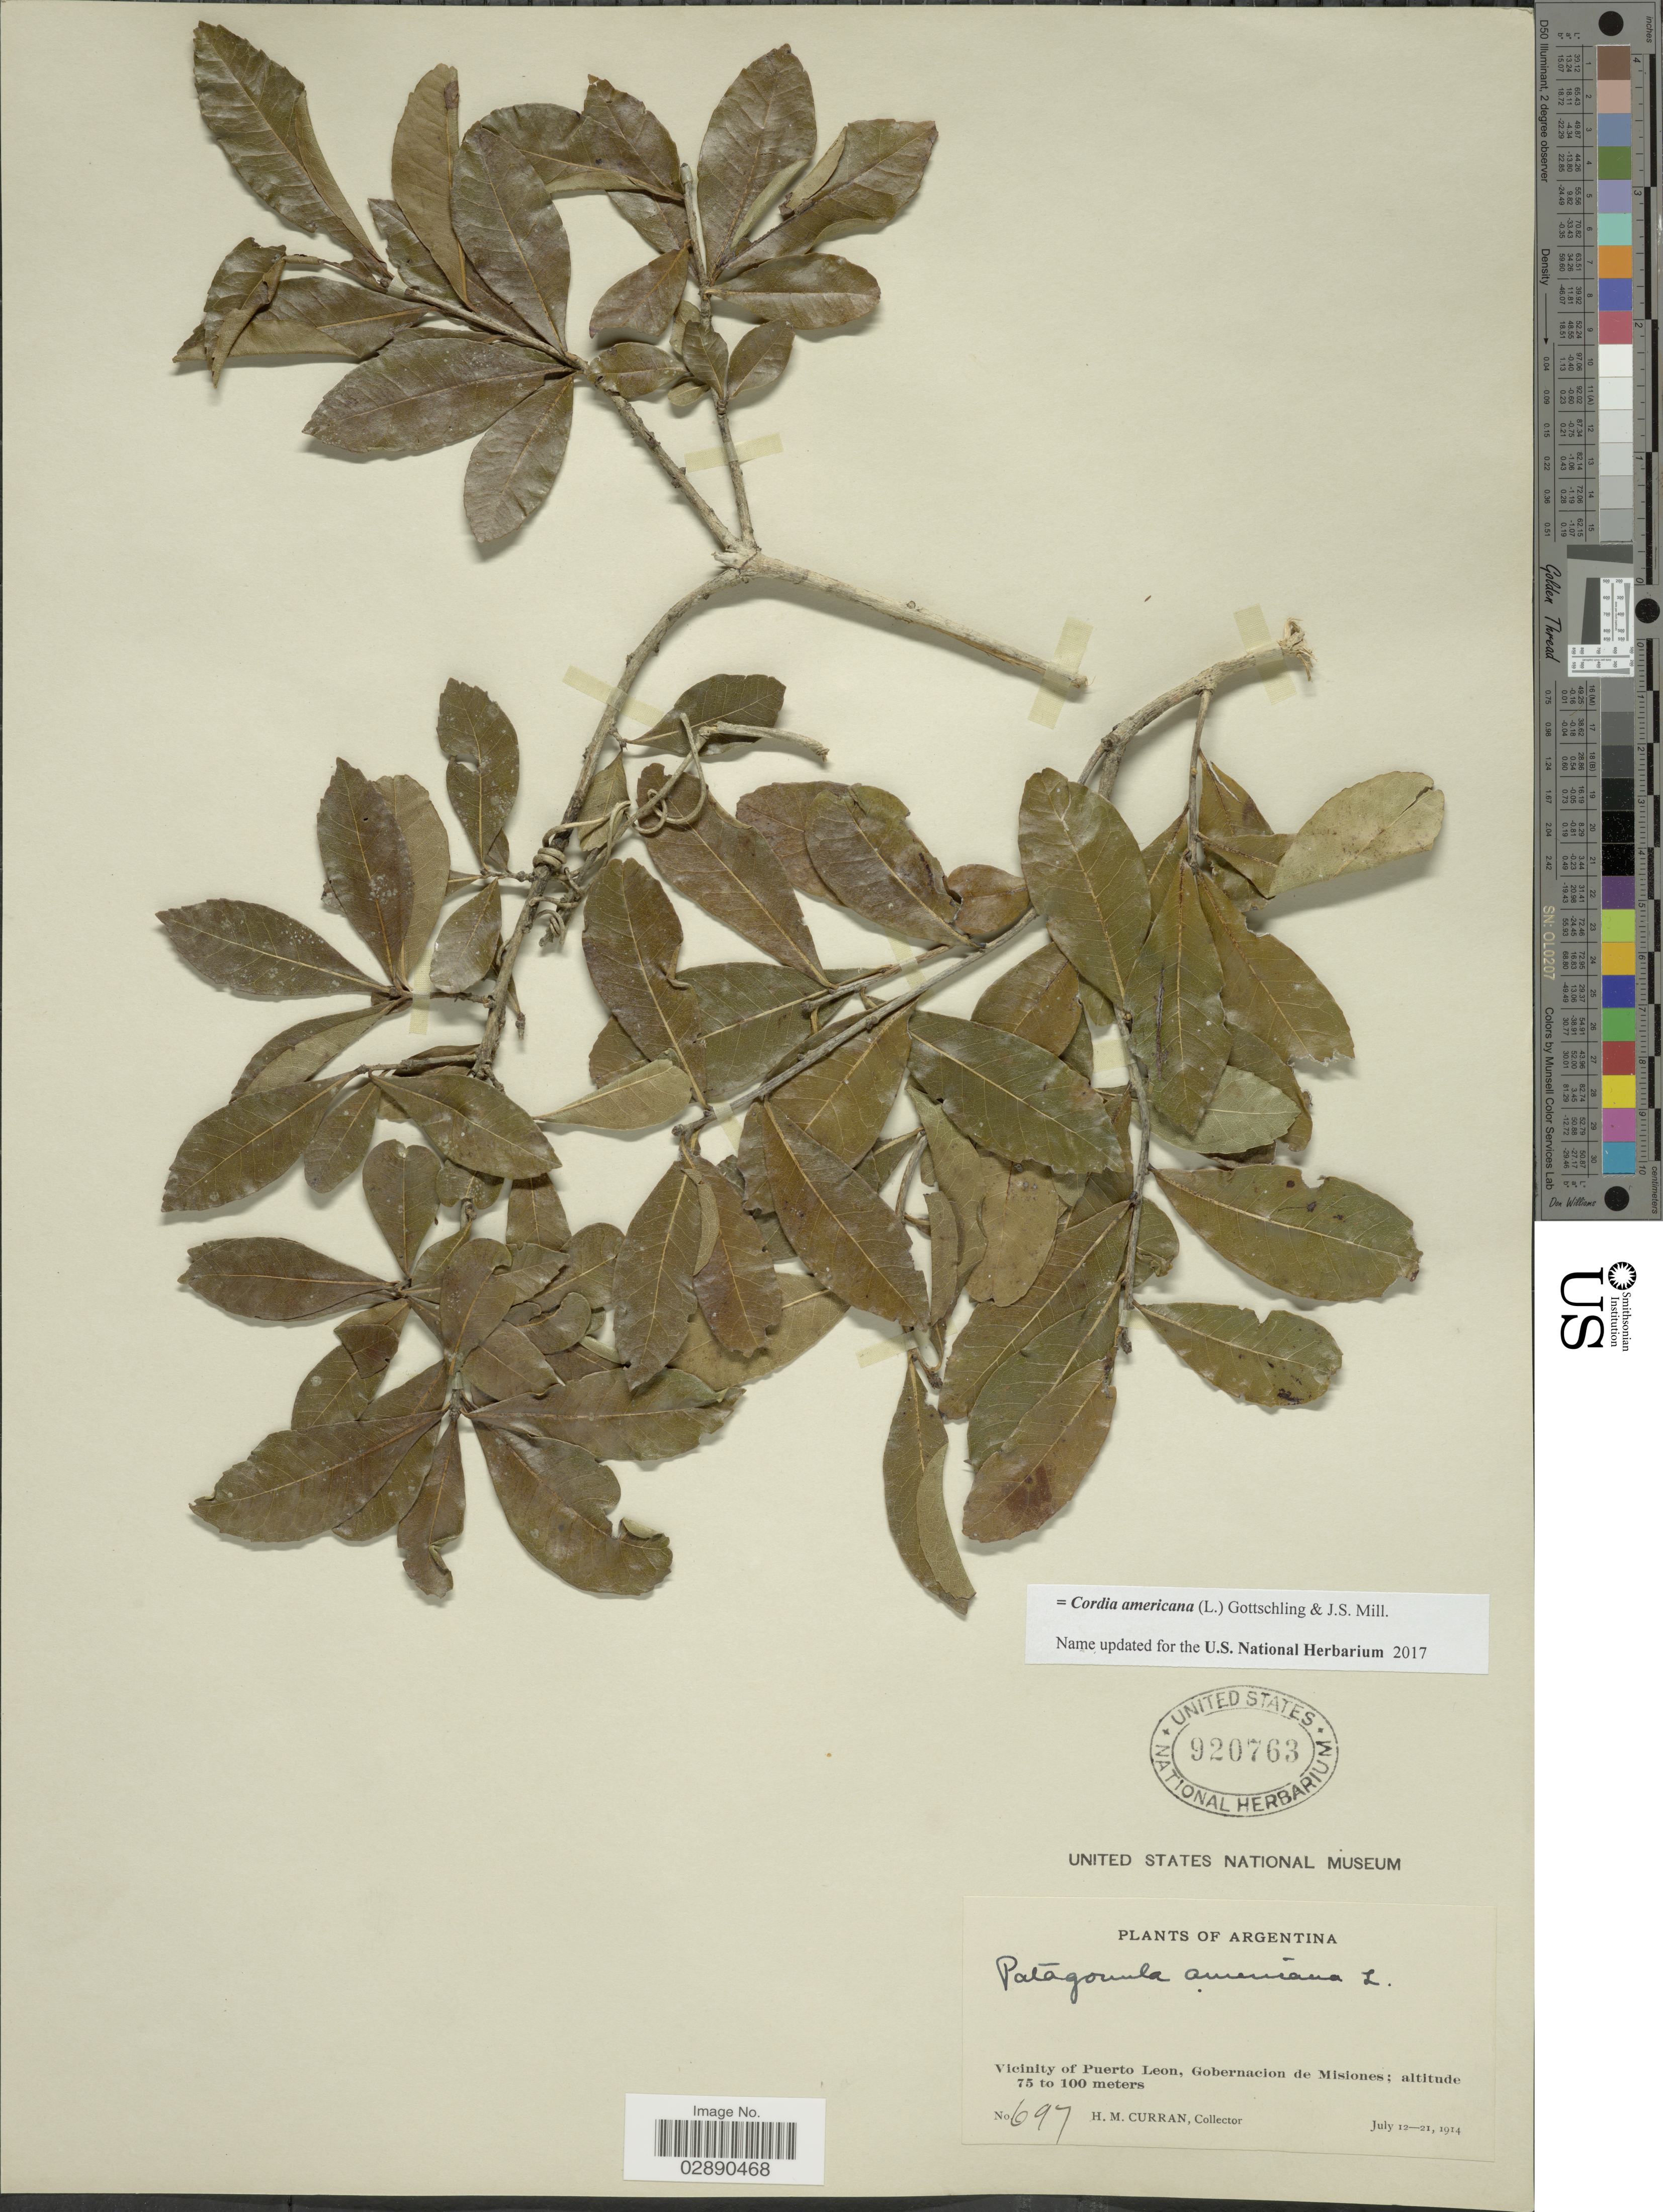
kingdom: Plantae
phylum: Tracheophyta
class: Magnoliopsida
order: Boraginales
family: Cordiaceae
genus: Cordia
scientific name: Cordia americana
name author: (L.) Gottschling & J.S. Mill.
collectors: H. M. Curran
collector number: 697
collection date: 1914-07-12/1914-07-21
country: Argentina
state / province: Misiones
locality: Vicinity of Puerto Leon, Gobernacion de Misiones.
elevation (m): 75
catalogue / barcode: US 920763